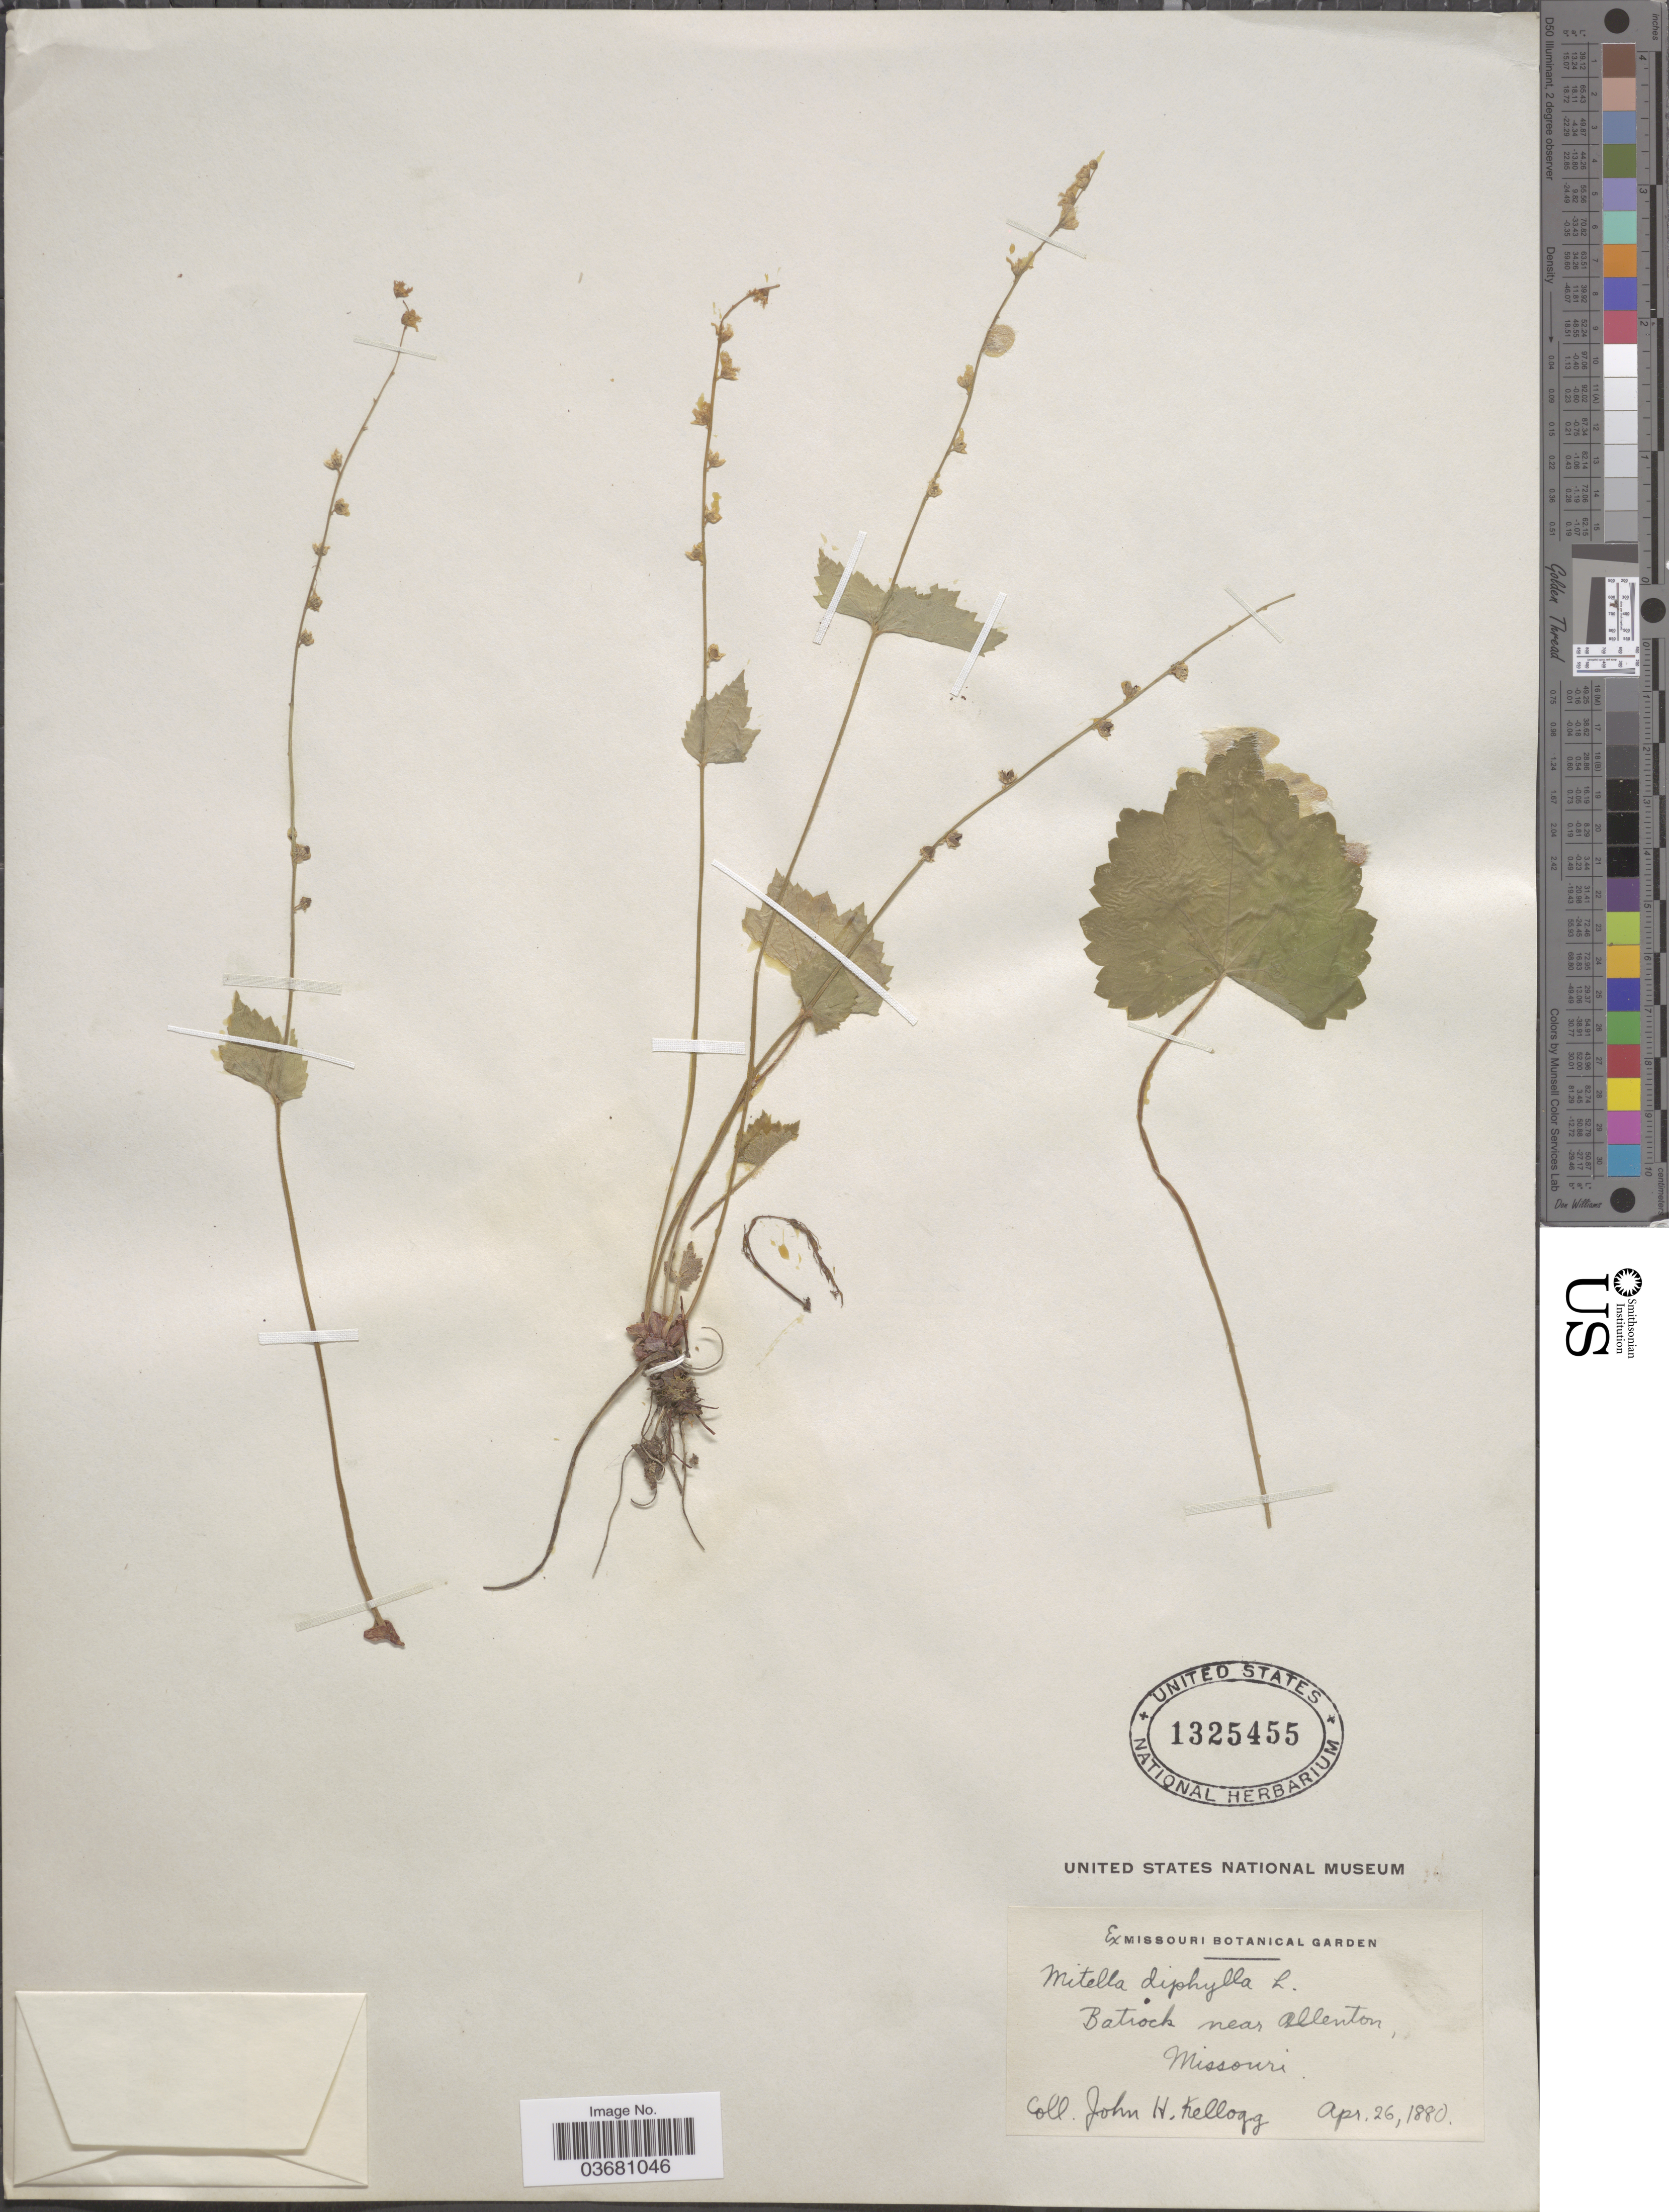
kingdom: Plantae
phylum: Tracheophyta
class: Magnoliopsida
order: Saxifragales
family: Saxifragaceae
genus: Mitella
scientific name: Mitella diphylla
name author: L.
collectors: J. H. Kellogg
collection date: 1880-04-26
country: United States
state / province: Missouri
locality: Batrock near Allenton.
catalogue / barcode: US 1325455